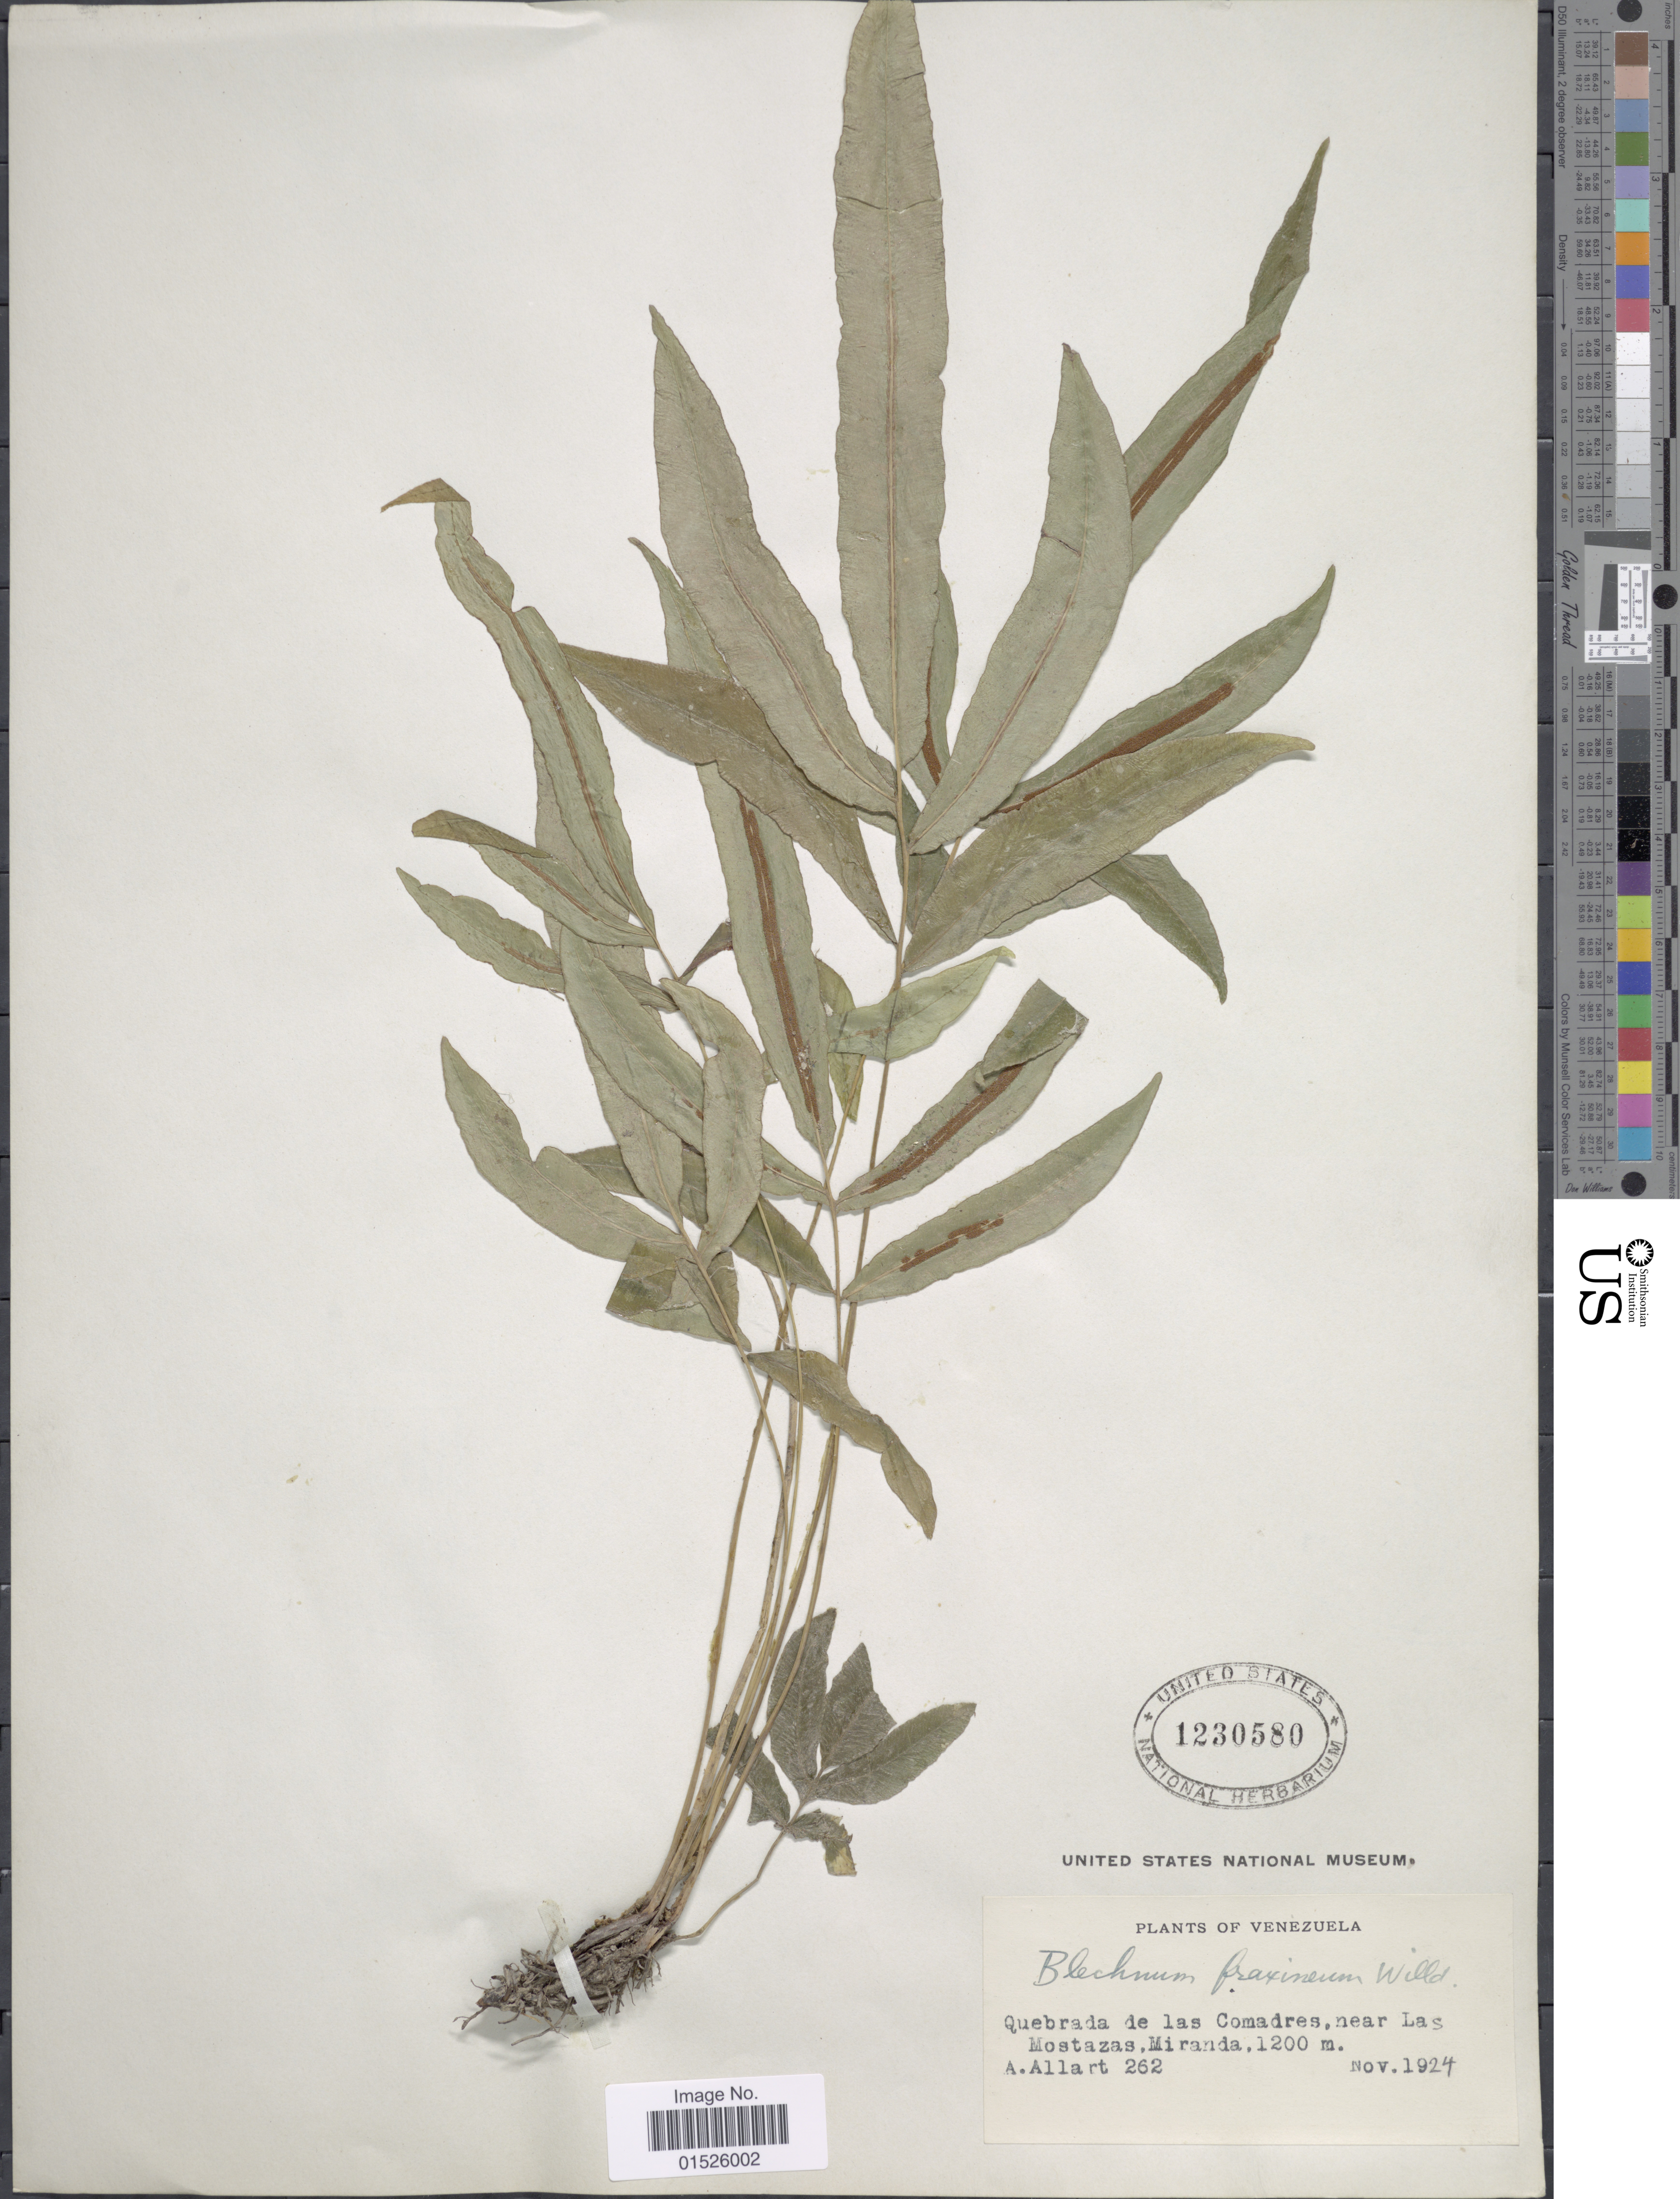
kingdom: Plantae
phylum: Tracheophyta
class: Polypodiopsida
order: Polypodiales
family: Blechnaceae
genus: Blechnum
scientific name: Blechnum x fraxineum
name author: Willd.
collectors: A. Allart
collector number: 262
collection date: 1924-11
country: Venezuela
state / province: Miranda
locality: Venezuela, Quebrada de las Comadres, near Las Mostazas, Miranda.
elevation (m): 1200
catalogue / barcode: US 1230580